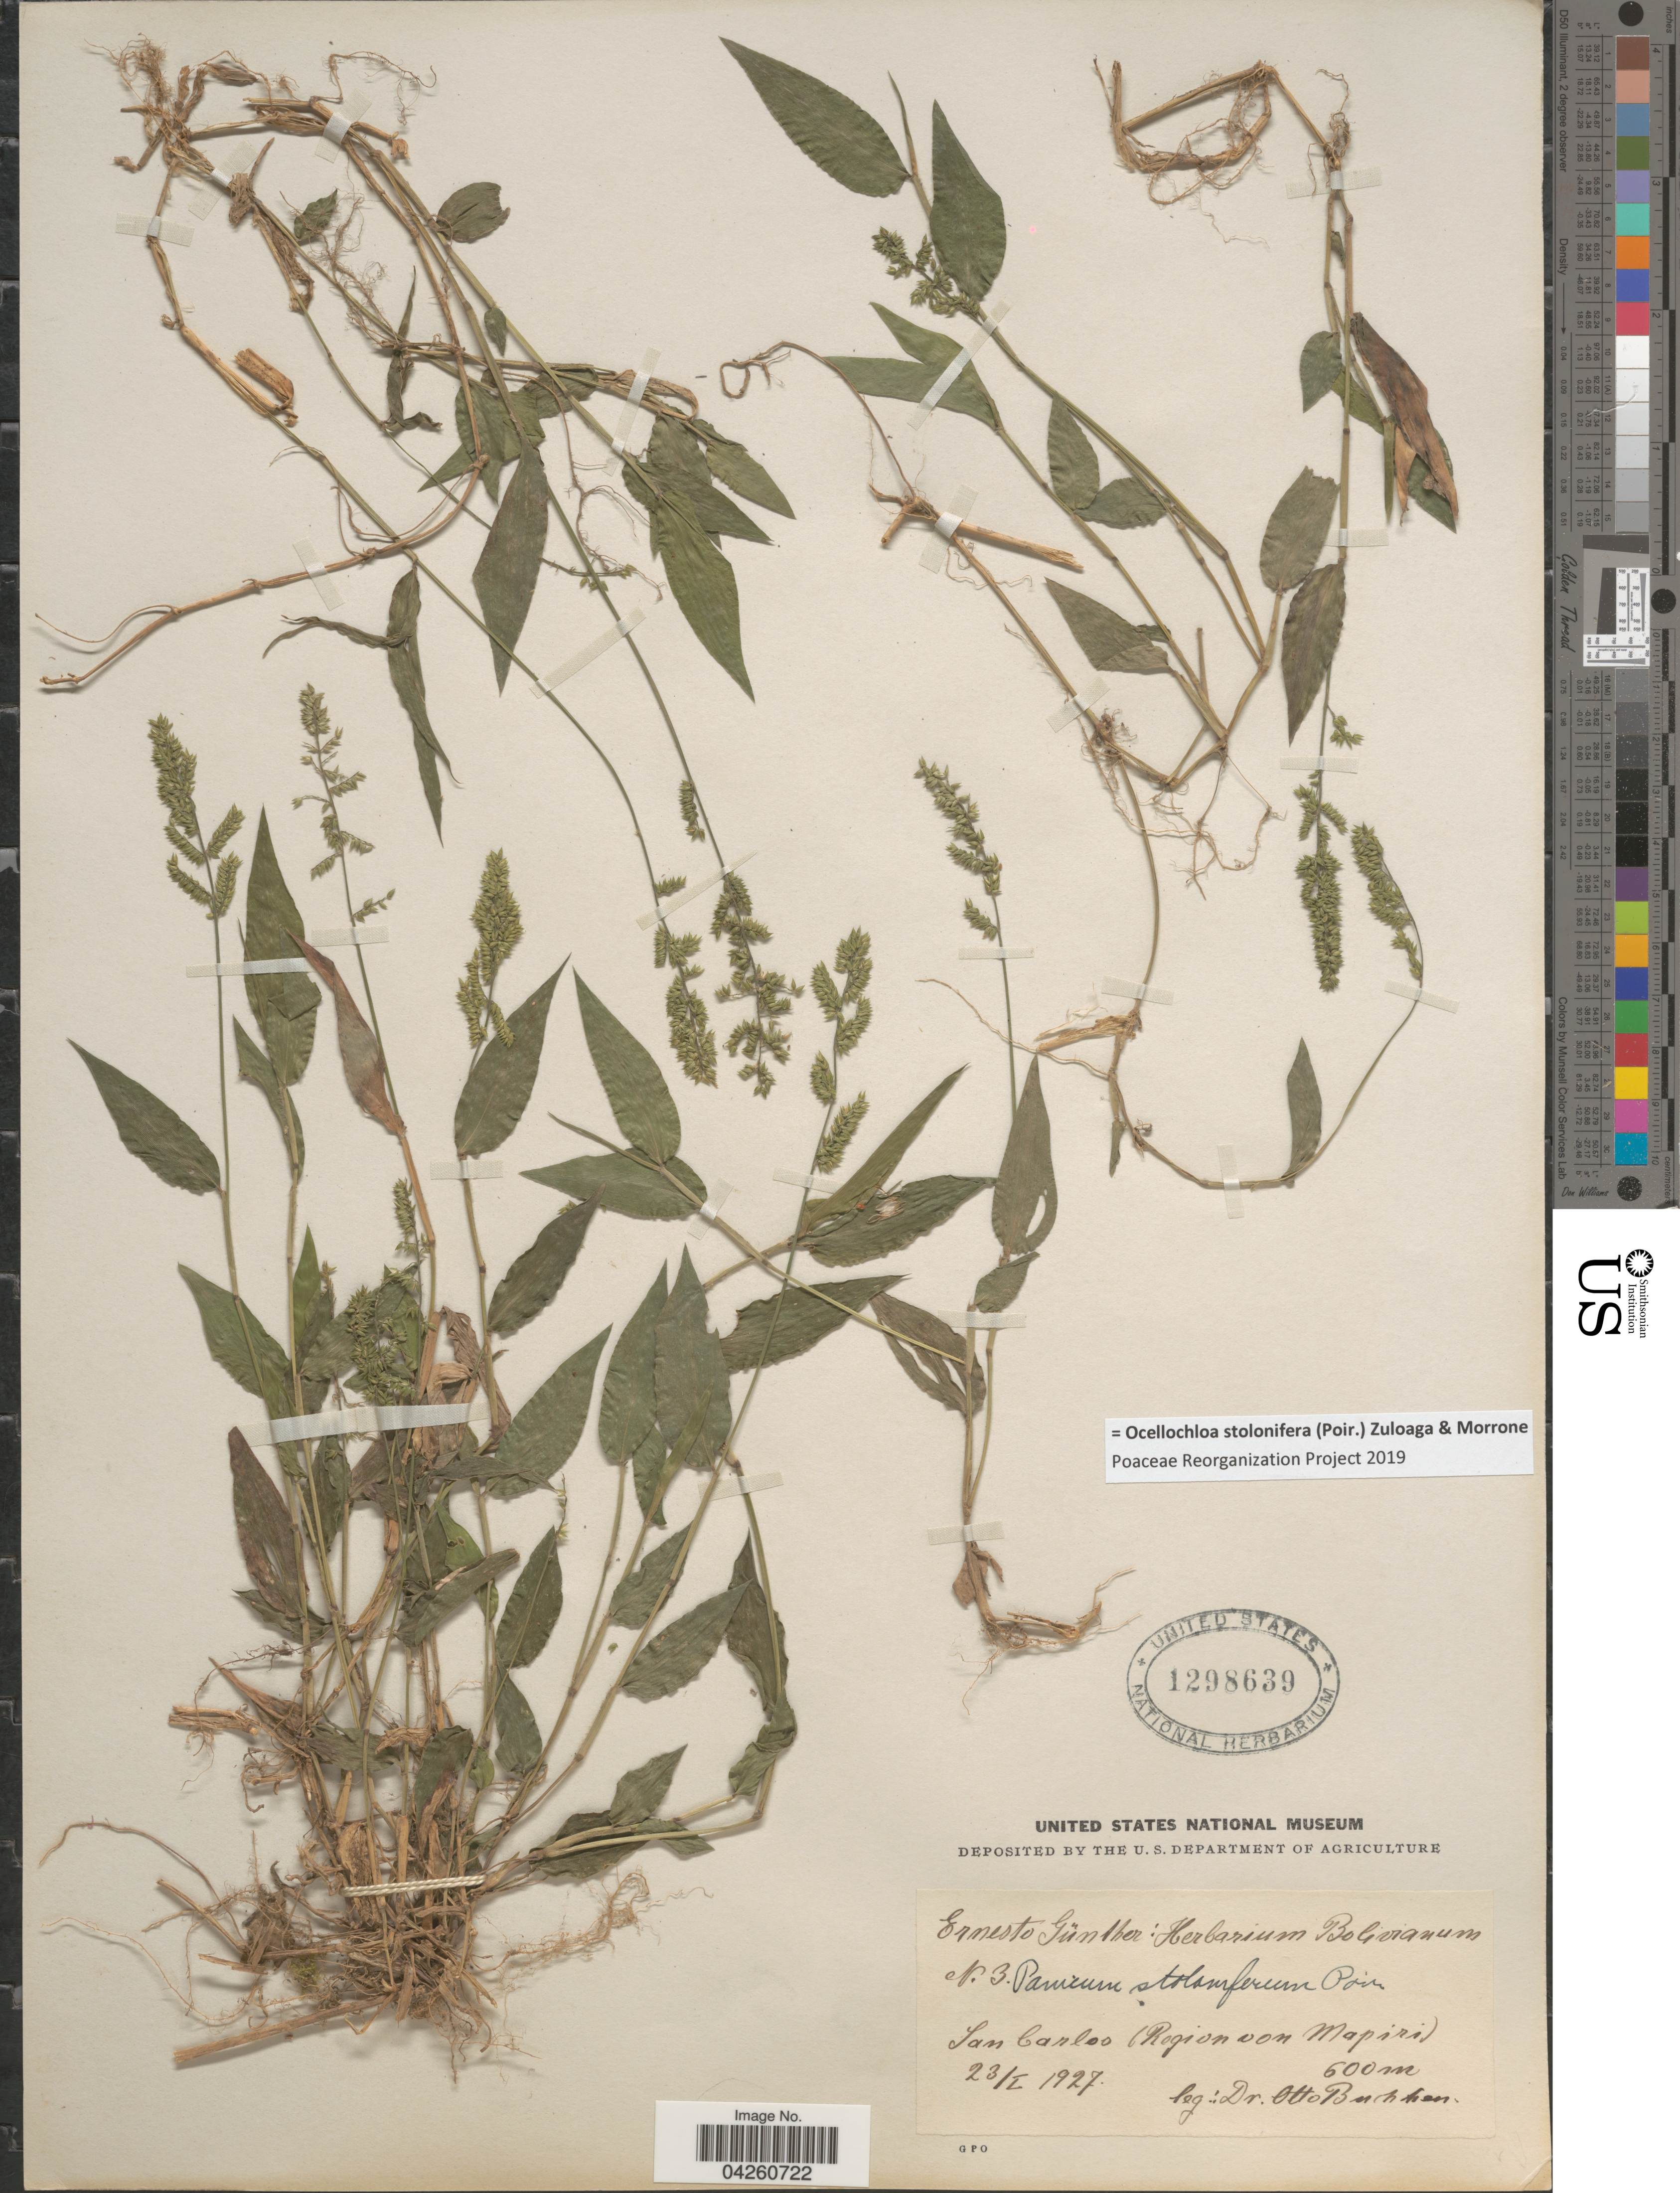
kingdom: Plantae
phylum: Tracheophyta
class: Liliopsida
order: Poales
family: Poaceae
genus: Ocellochloa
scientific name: Ocellochloa stolonifera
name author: (Poir.) Zuloaga & Morrone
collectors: O. Buchtien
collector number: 3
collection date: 1927-01-23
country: Bolivia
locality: San Carlos (Region von Mapiri).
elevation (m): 600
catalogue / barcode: US 1298639